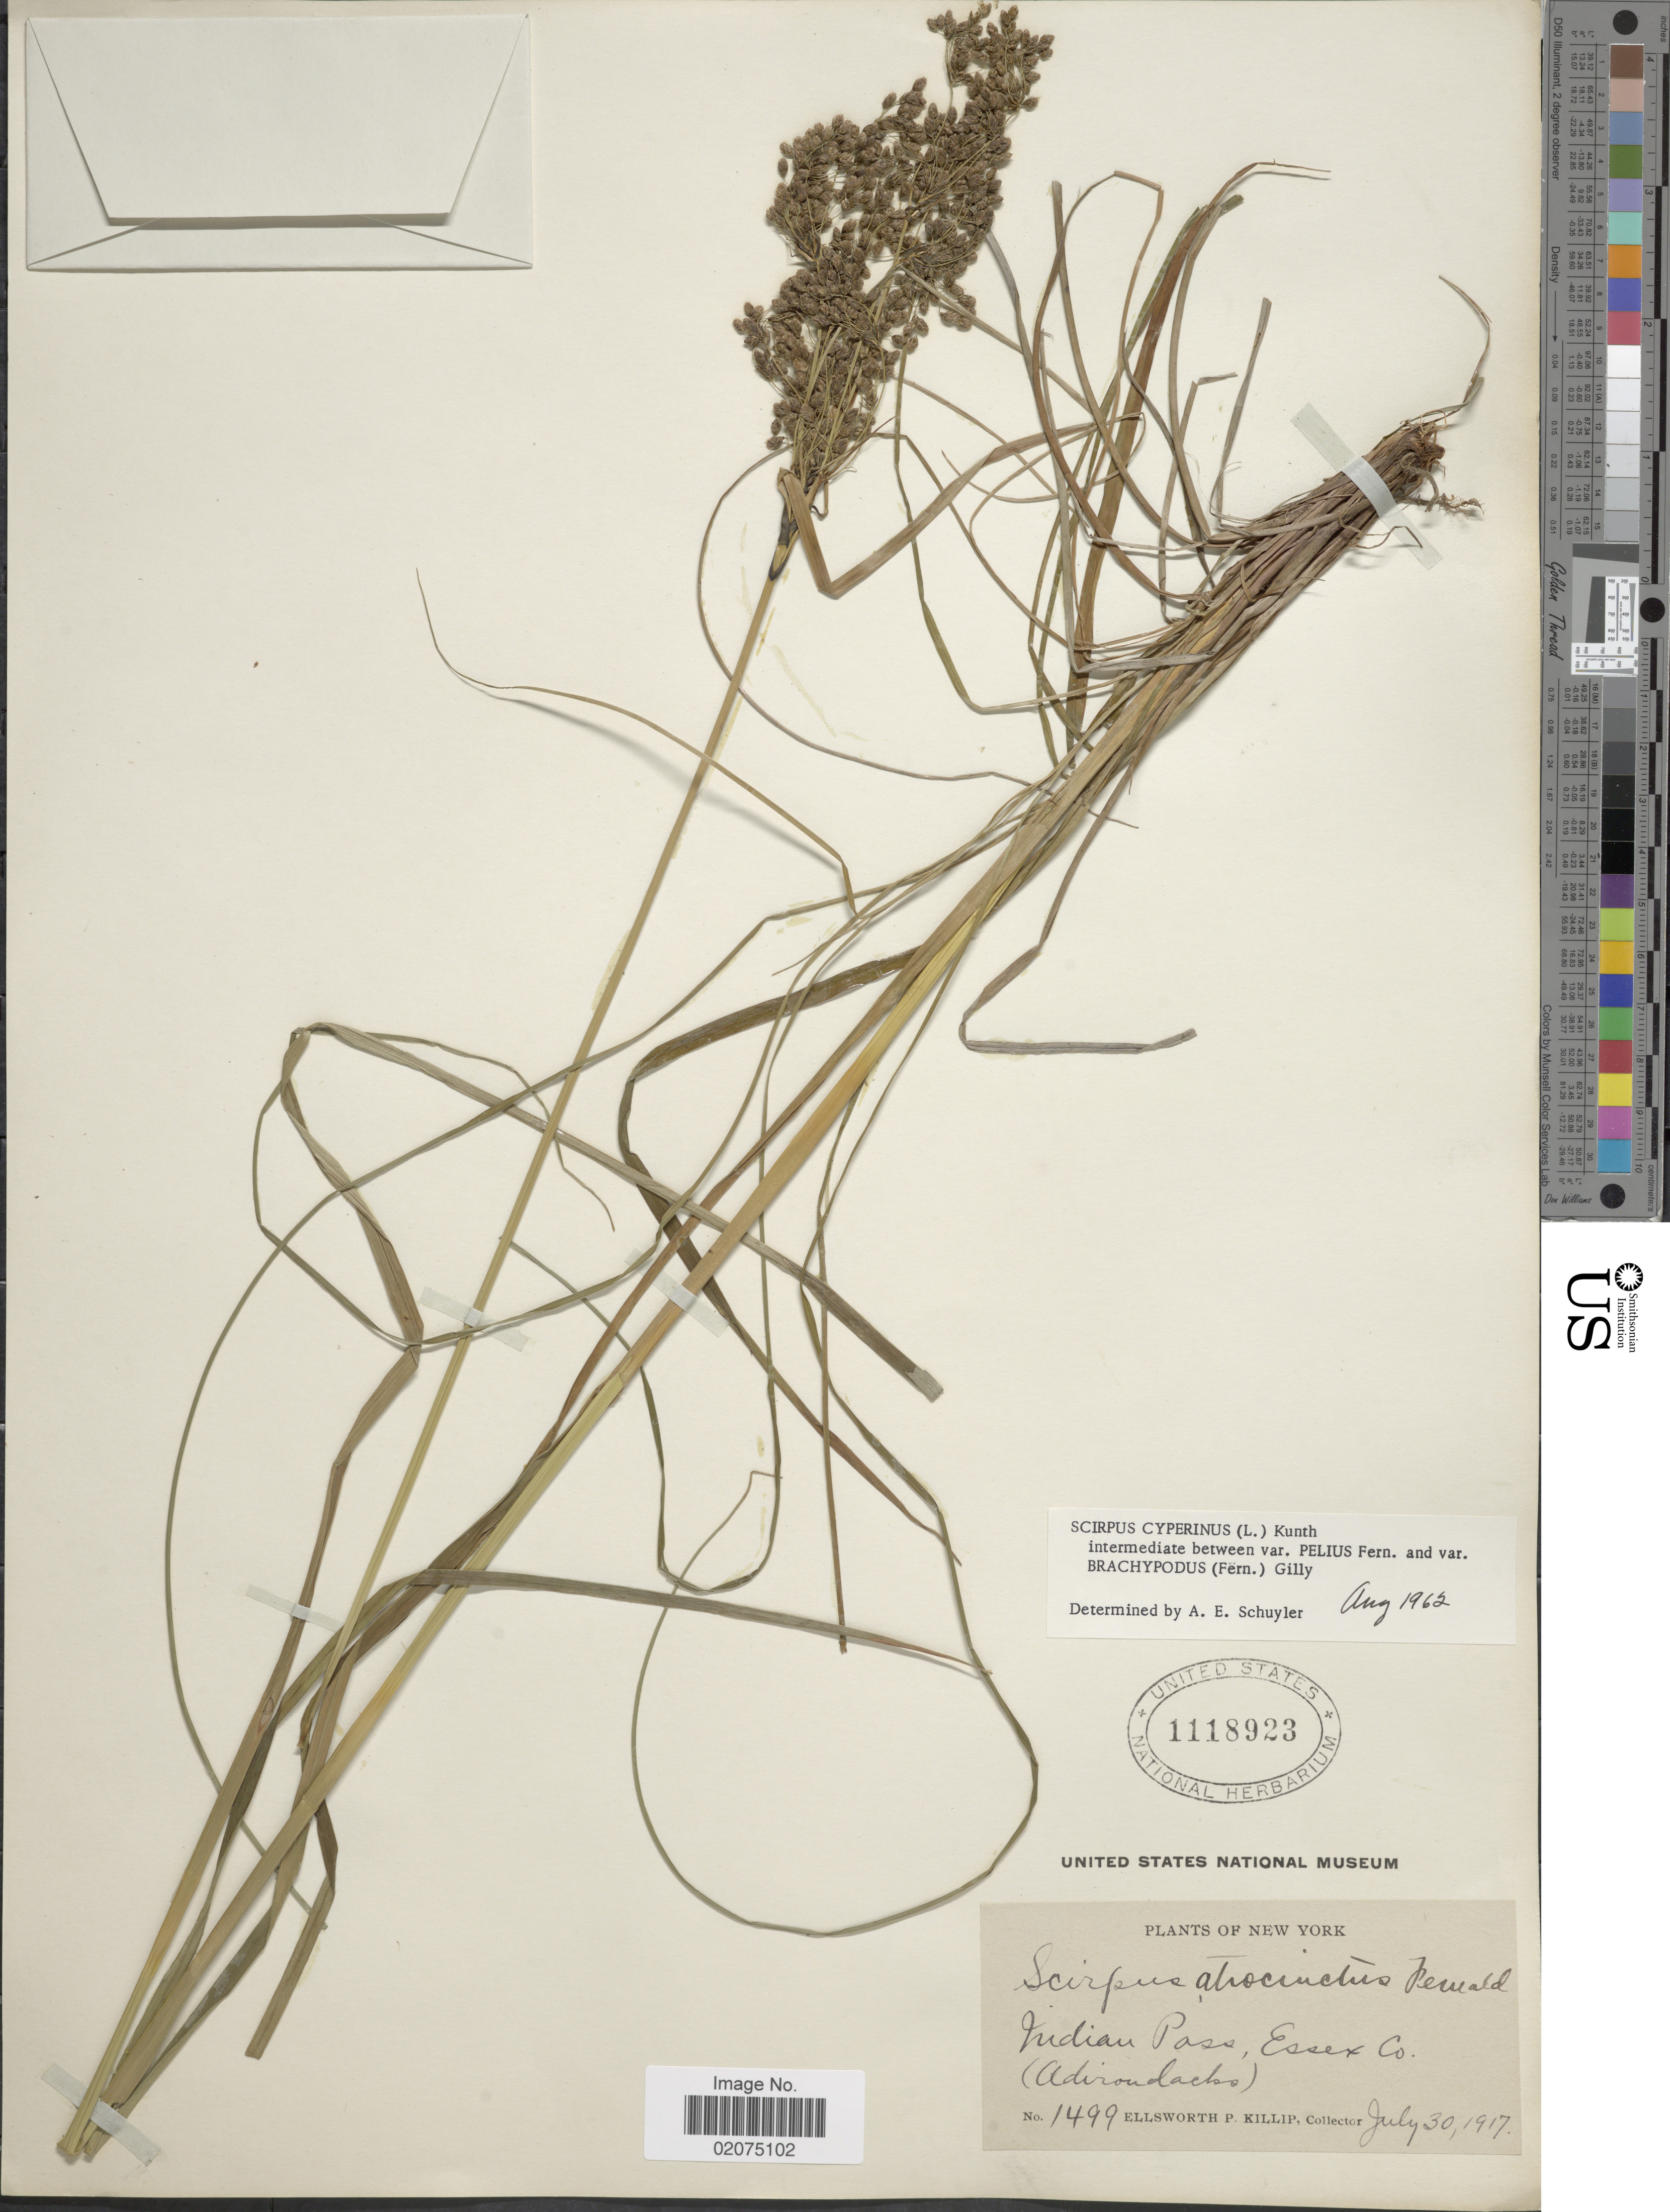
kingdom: Plantae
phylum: Tracheophyta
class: Liliopsida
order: Poales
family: Cyperaceae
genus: Scirpus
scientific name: Scirpus cyperinus (L.) Kunth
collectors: E. P. Killip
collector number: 1499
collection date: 1917-07-30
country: United States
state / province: New York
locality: Indian Pass, Essex Co (Adirondacks)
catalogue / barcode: US 1118923